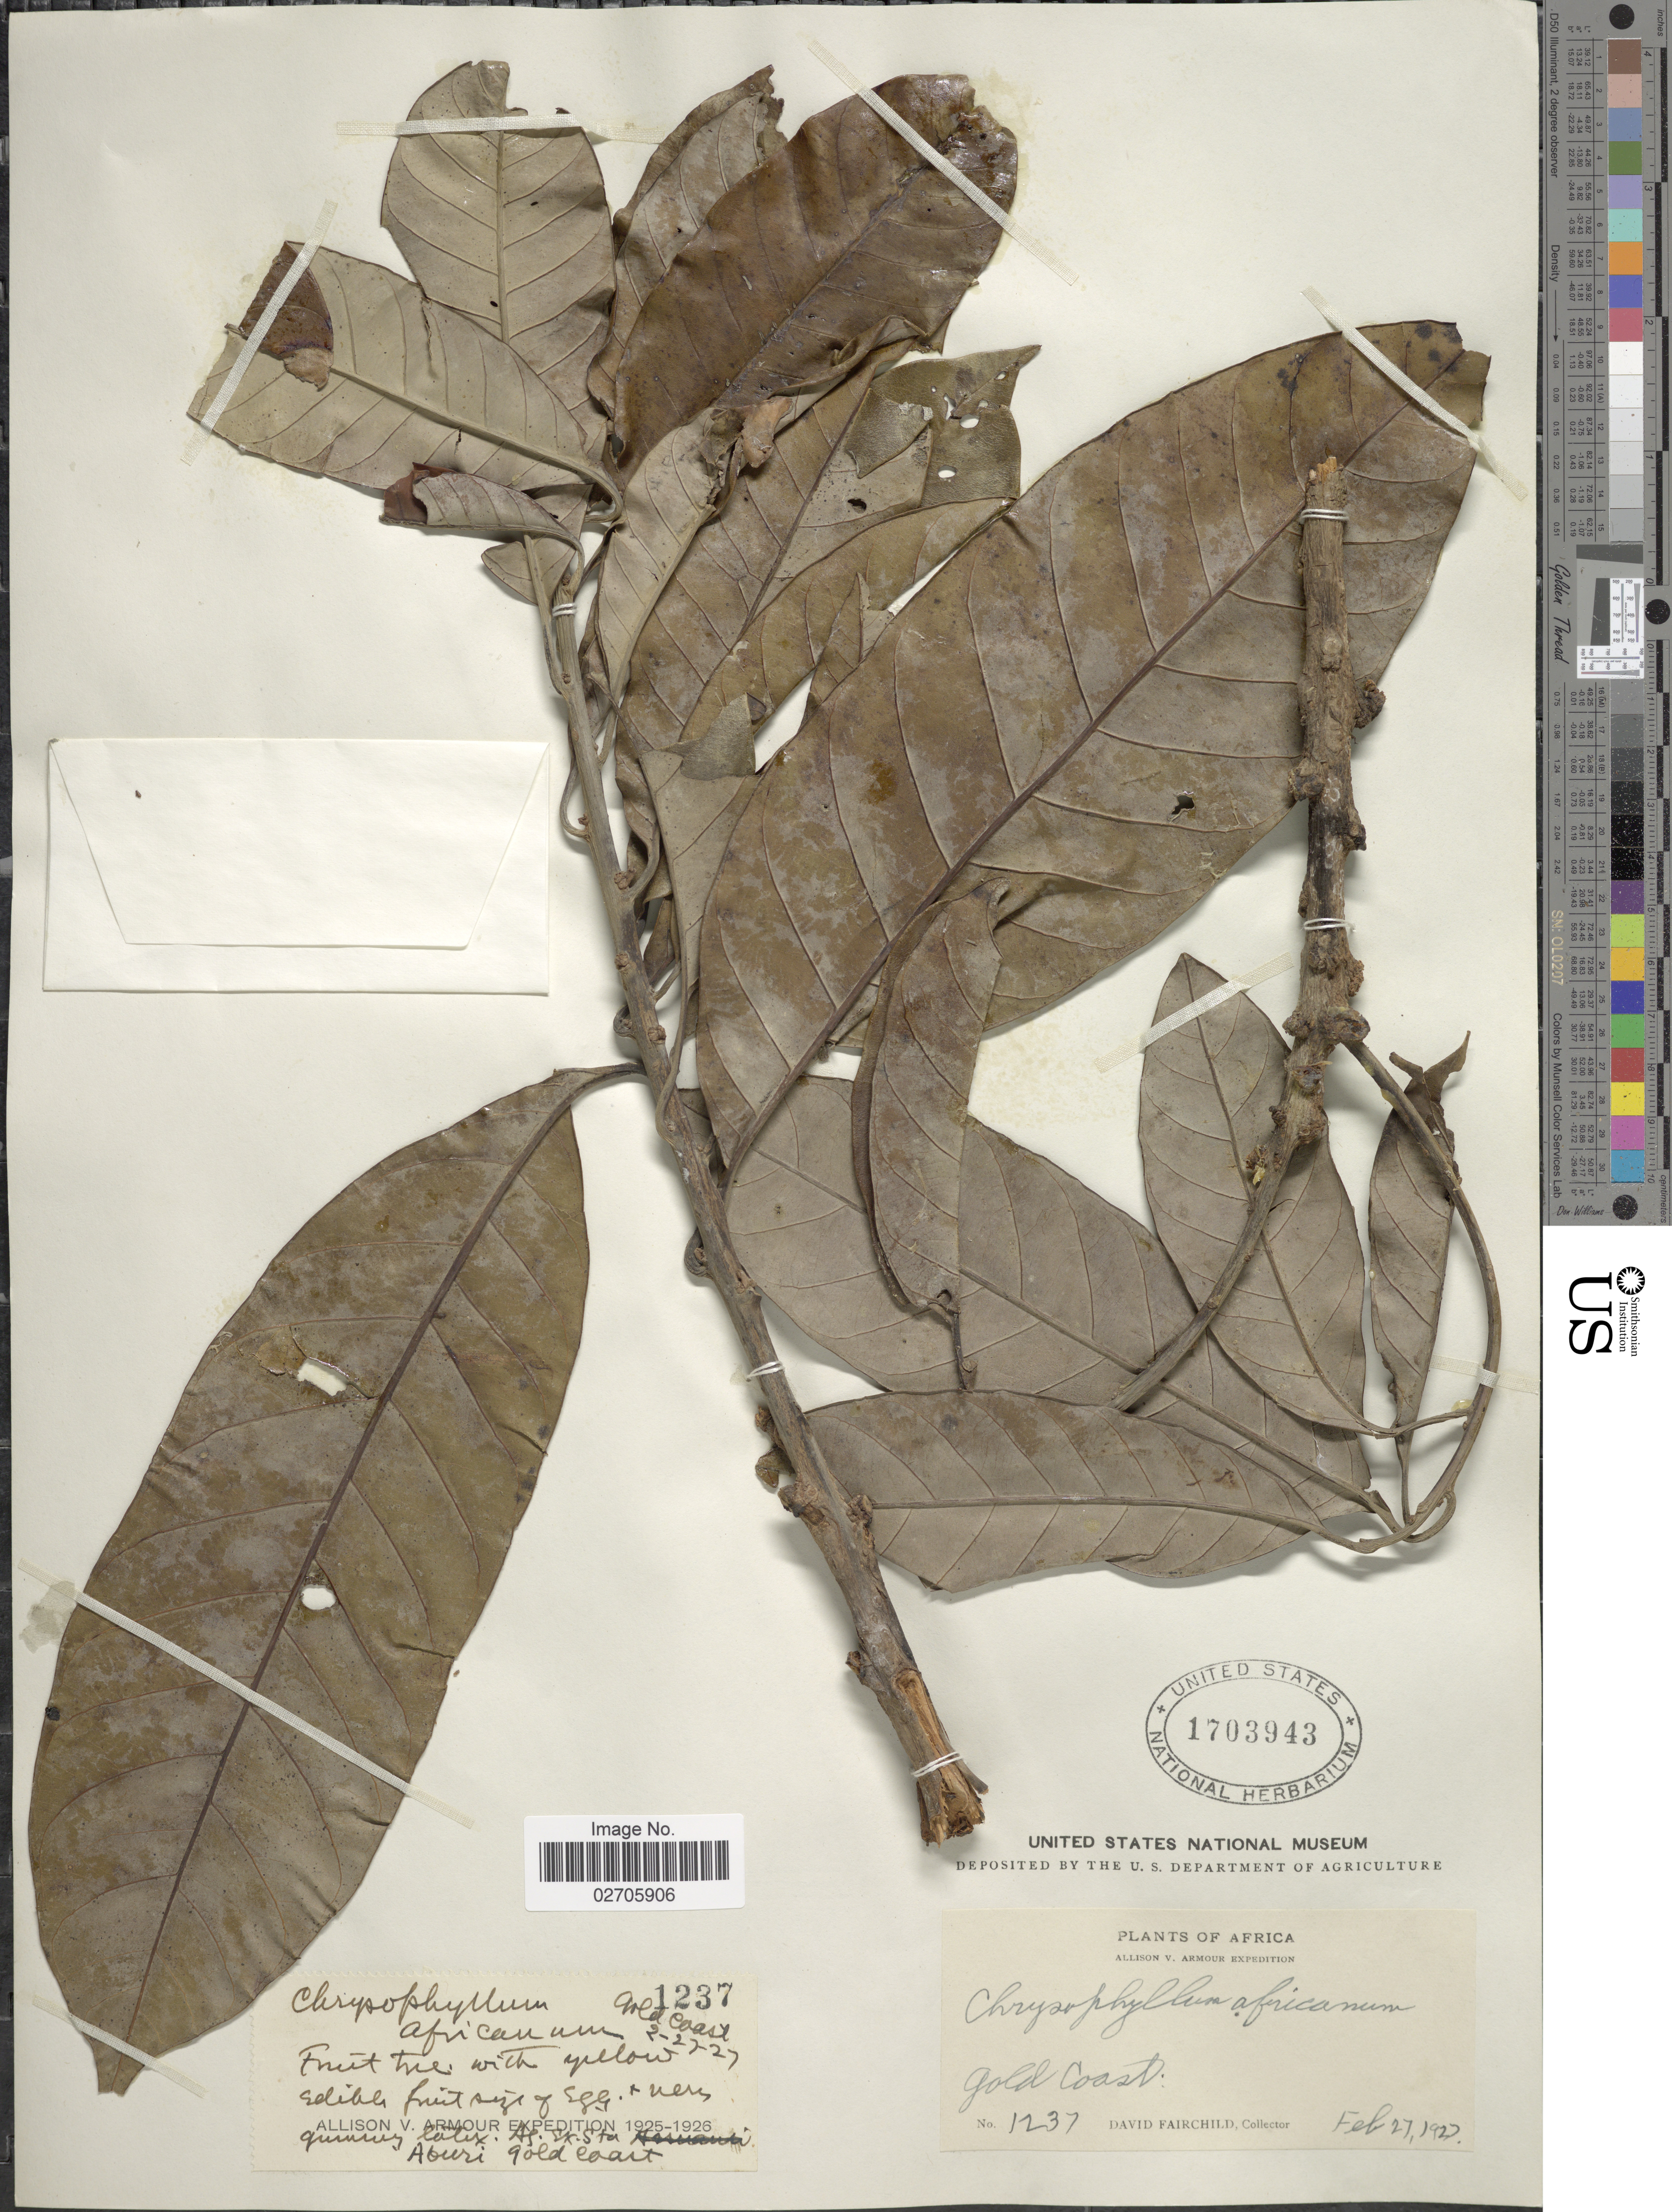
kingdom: Plantae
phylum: Tracheophyta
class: Magnoliopsida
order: Ericales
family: Sapotaceae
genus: Chrysophyllum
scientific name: Chrysophyllum africanum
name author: A. DC.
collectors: D. Fairchild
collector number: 1237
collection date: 1920-02-27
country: Ghana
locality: Gold Coast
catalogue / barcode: US 1703943